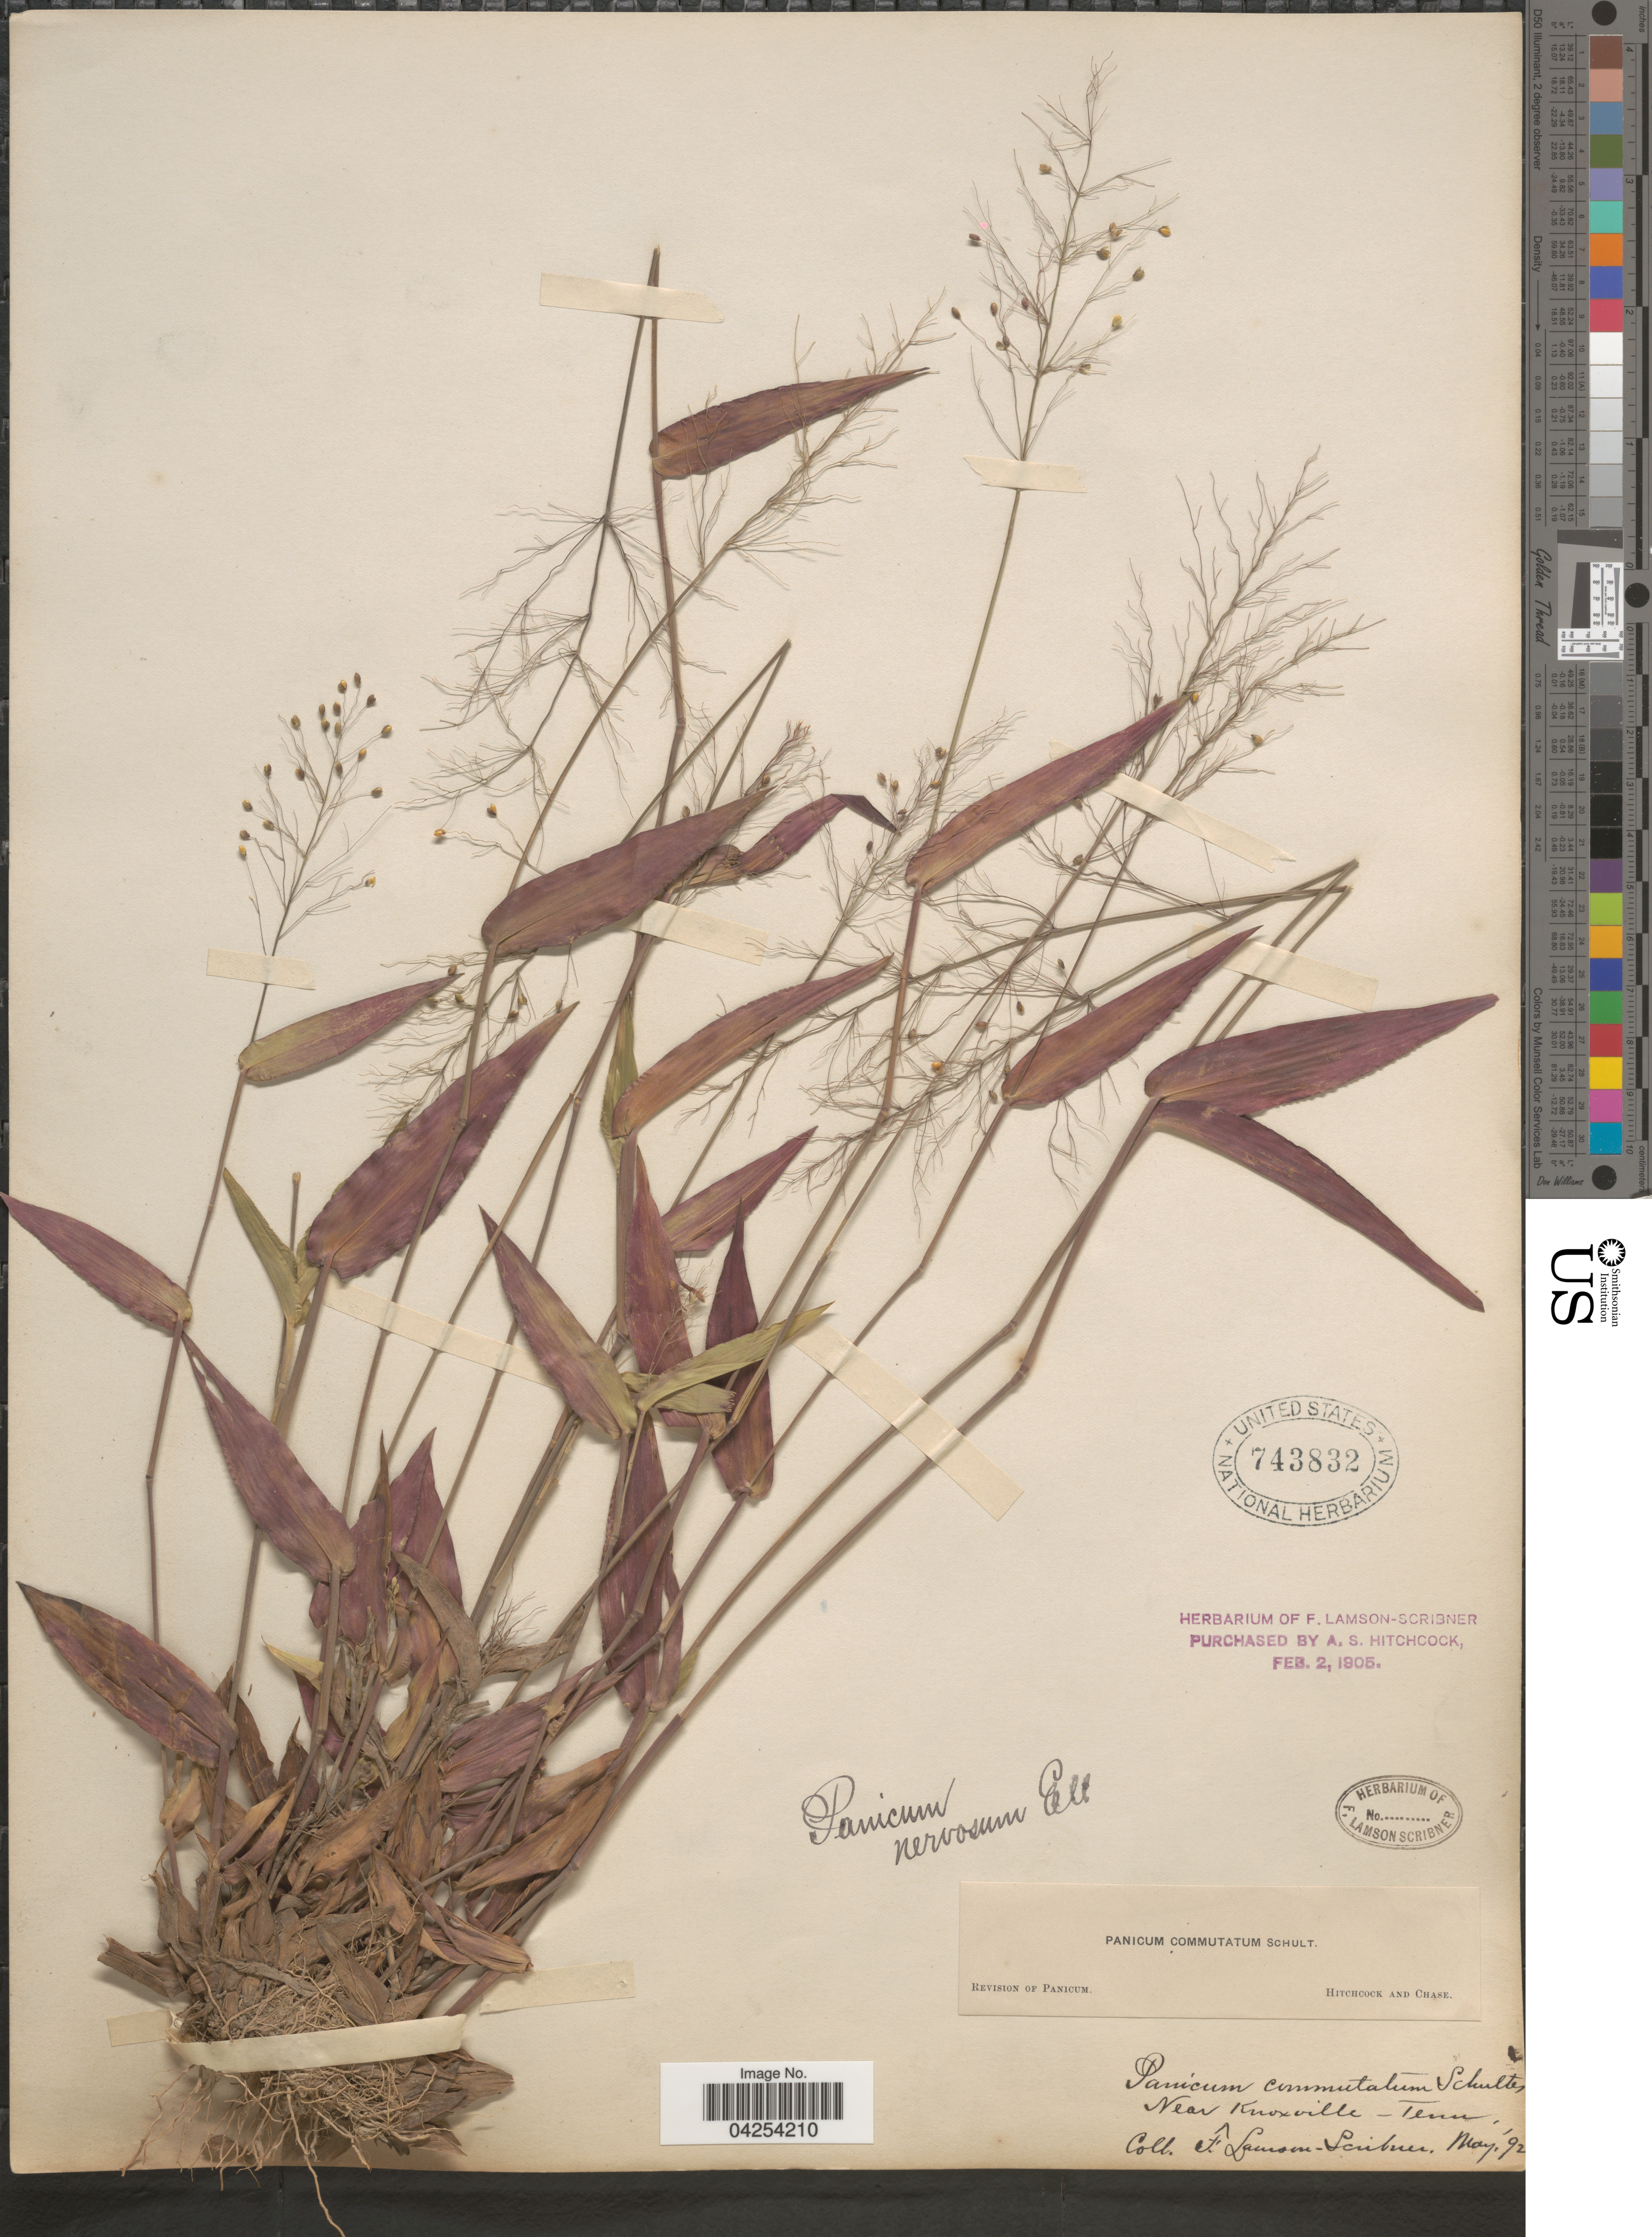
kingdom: Plantae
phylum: Tracheophyta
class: Liliopsida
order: Poales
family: Poaceae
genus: Dichanthelium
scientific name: Dichanthelium commutatum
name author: (Schult.) Gould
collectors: F. Lamson-Scribner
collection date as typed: Transcribed d/m/y: /5/92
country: United States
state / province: Tennessee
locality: Near Knoxville.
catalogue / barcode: US 743832